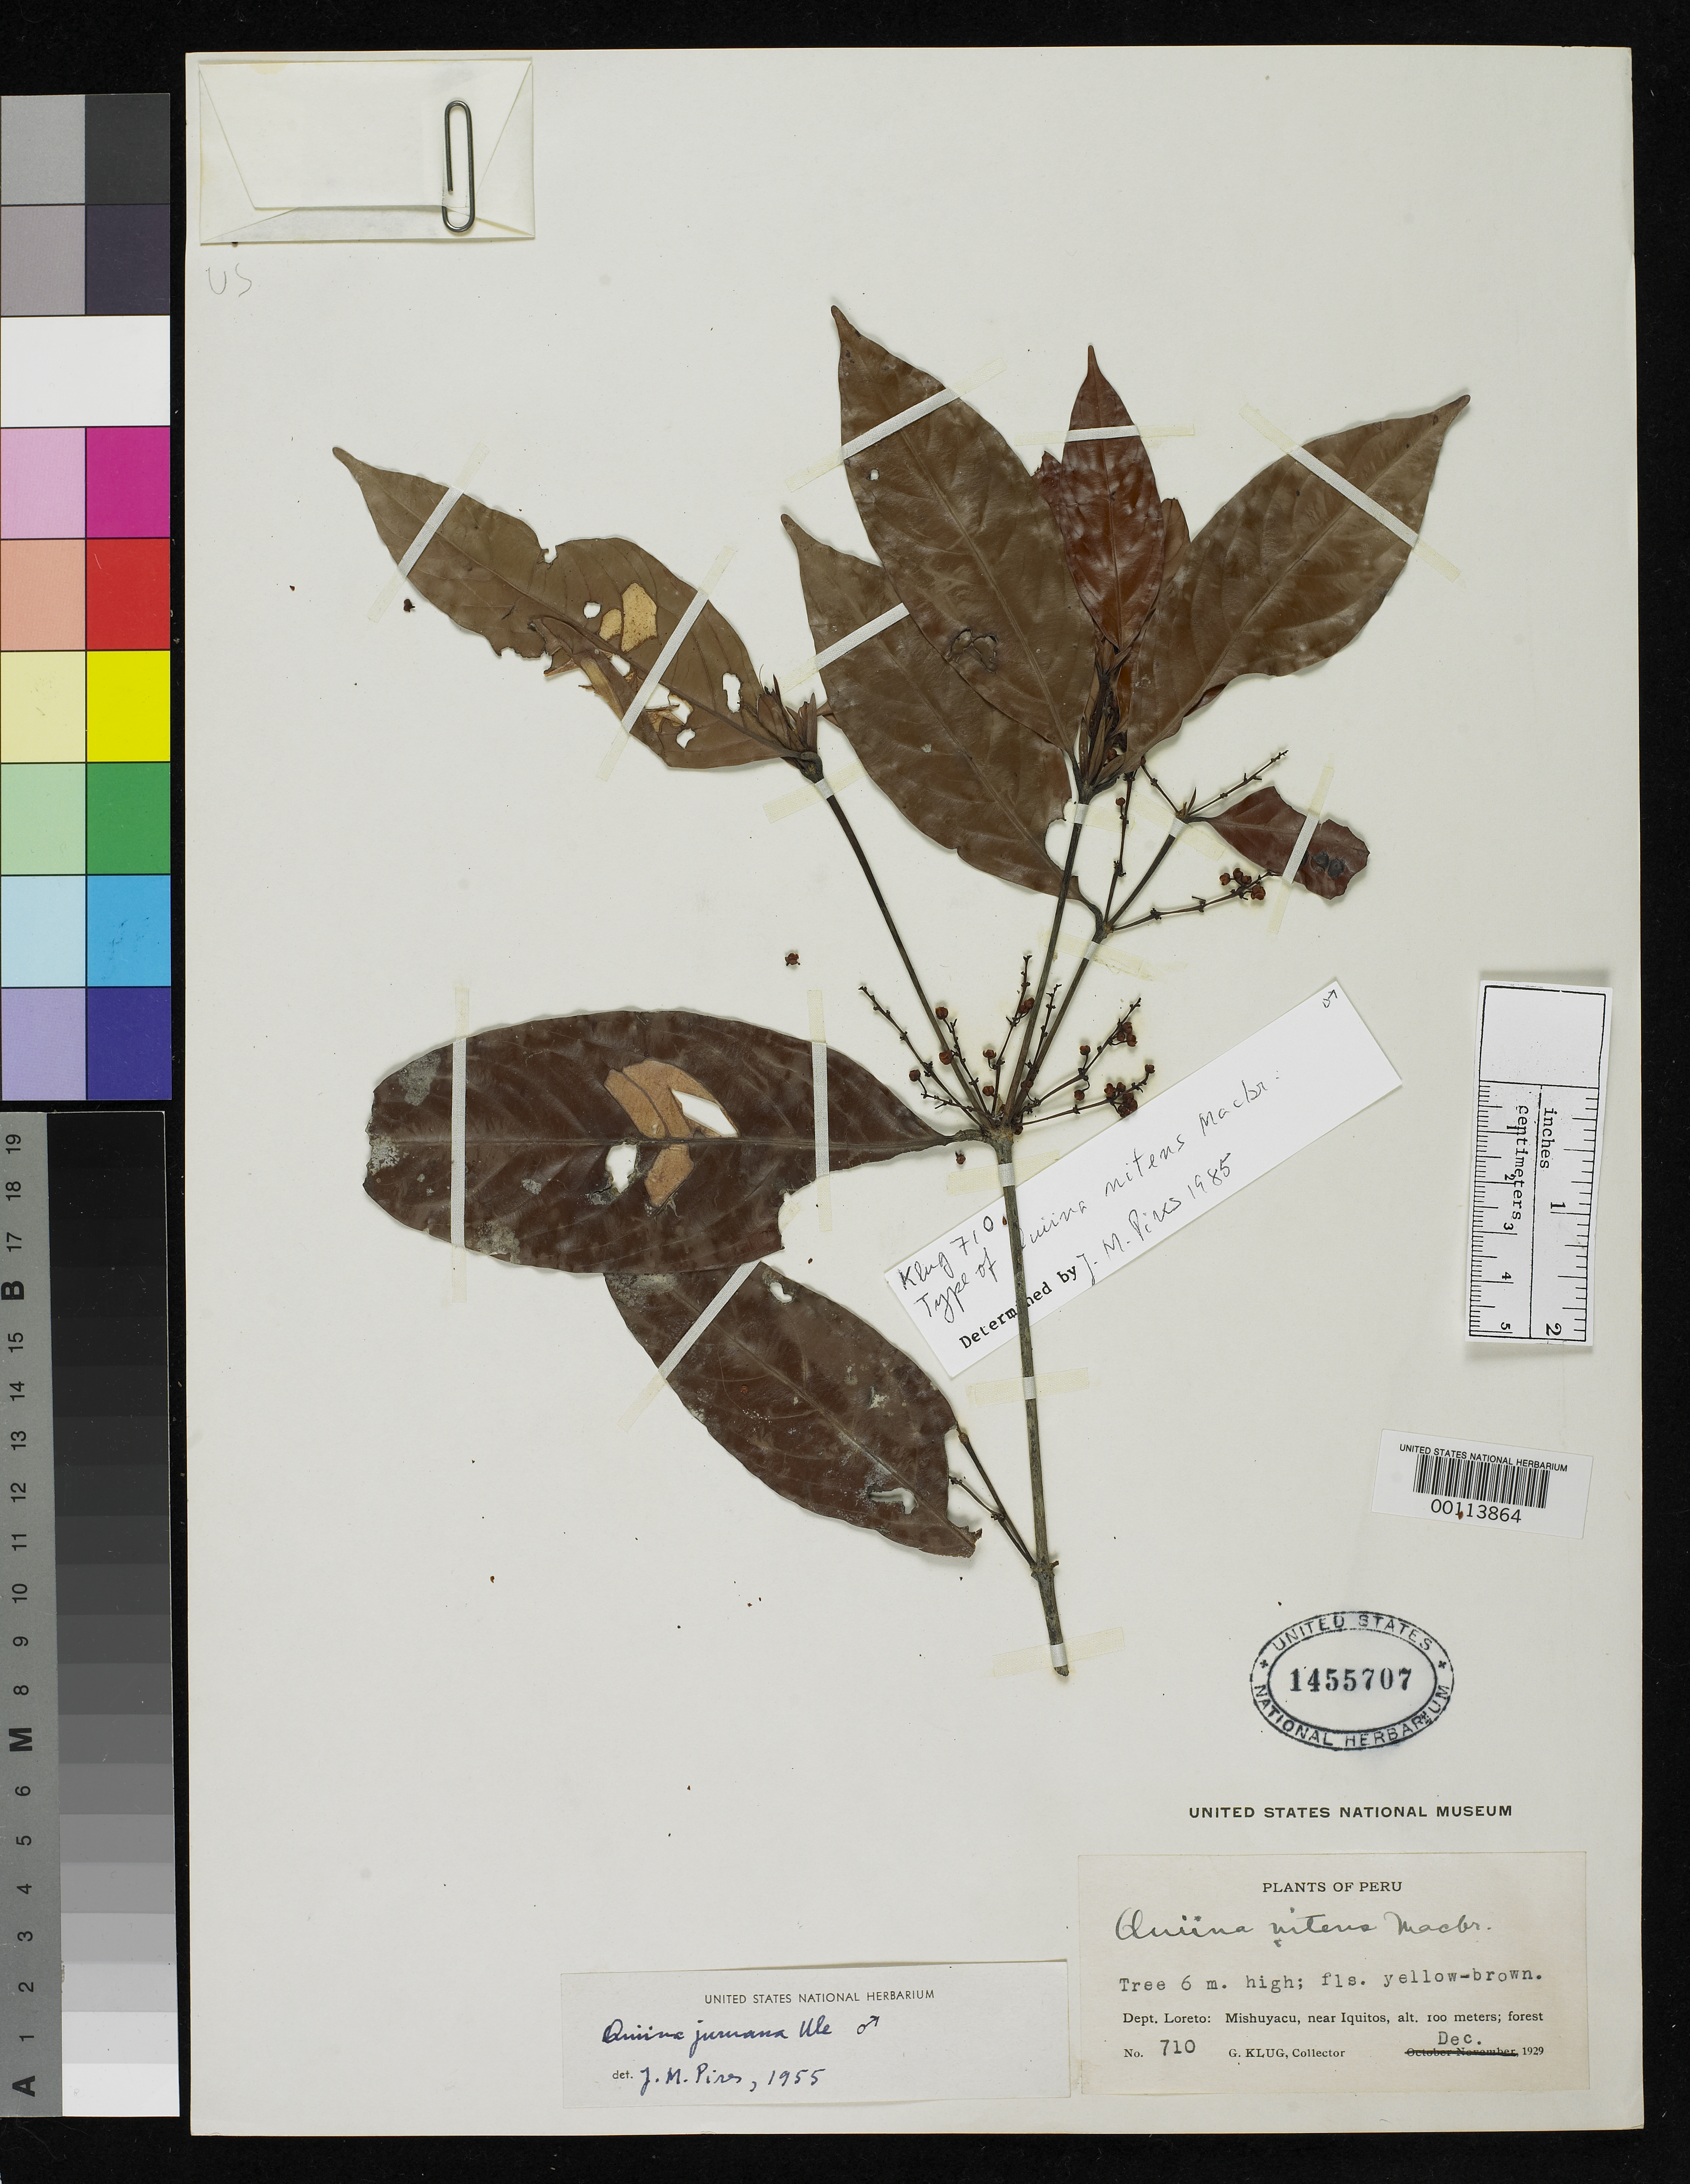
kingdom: Plantae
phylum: Tracheophyta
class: Magnoliopsida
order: Malpighiales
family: Quiinaceae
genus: Quiina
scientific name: Quiina nitens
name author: J.F. Macbr.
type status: Isotype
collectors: G. Klug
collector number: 710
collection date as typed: Dec 1929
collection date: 1929-12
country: Peru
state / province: Loreto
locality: Mishuyacu, near Iquitos.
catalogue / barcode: US 1455707